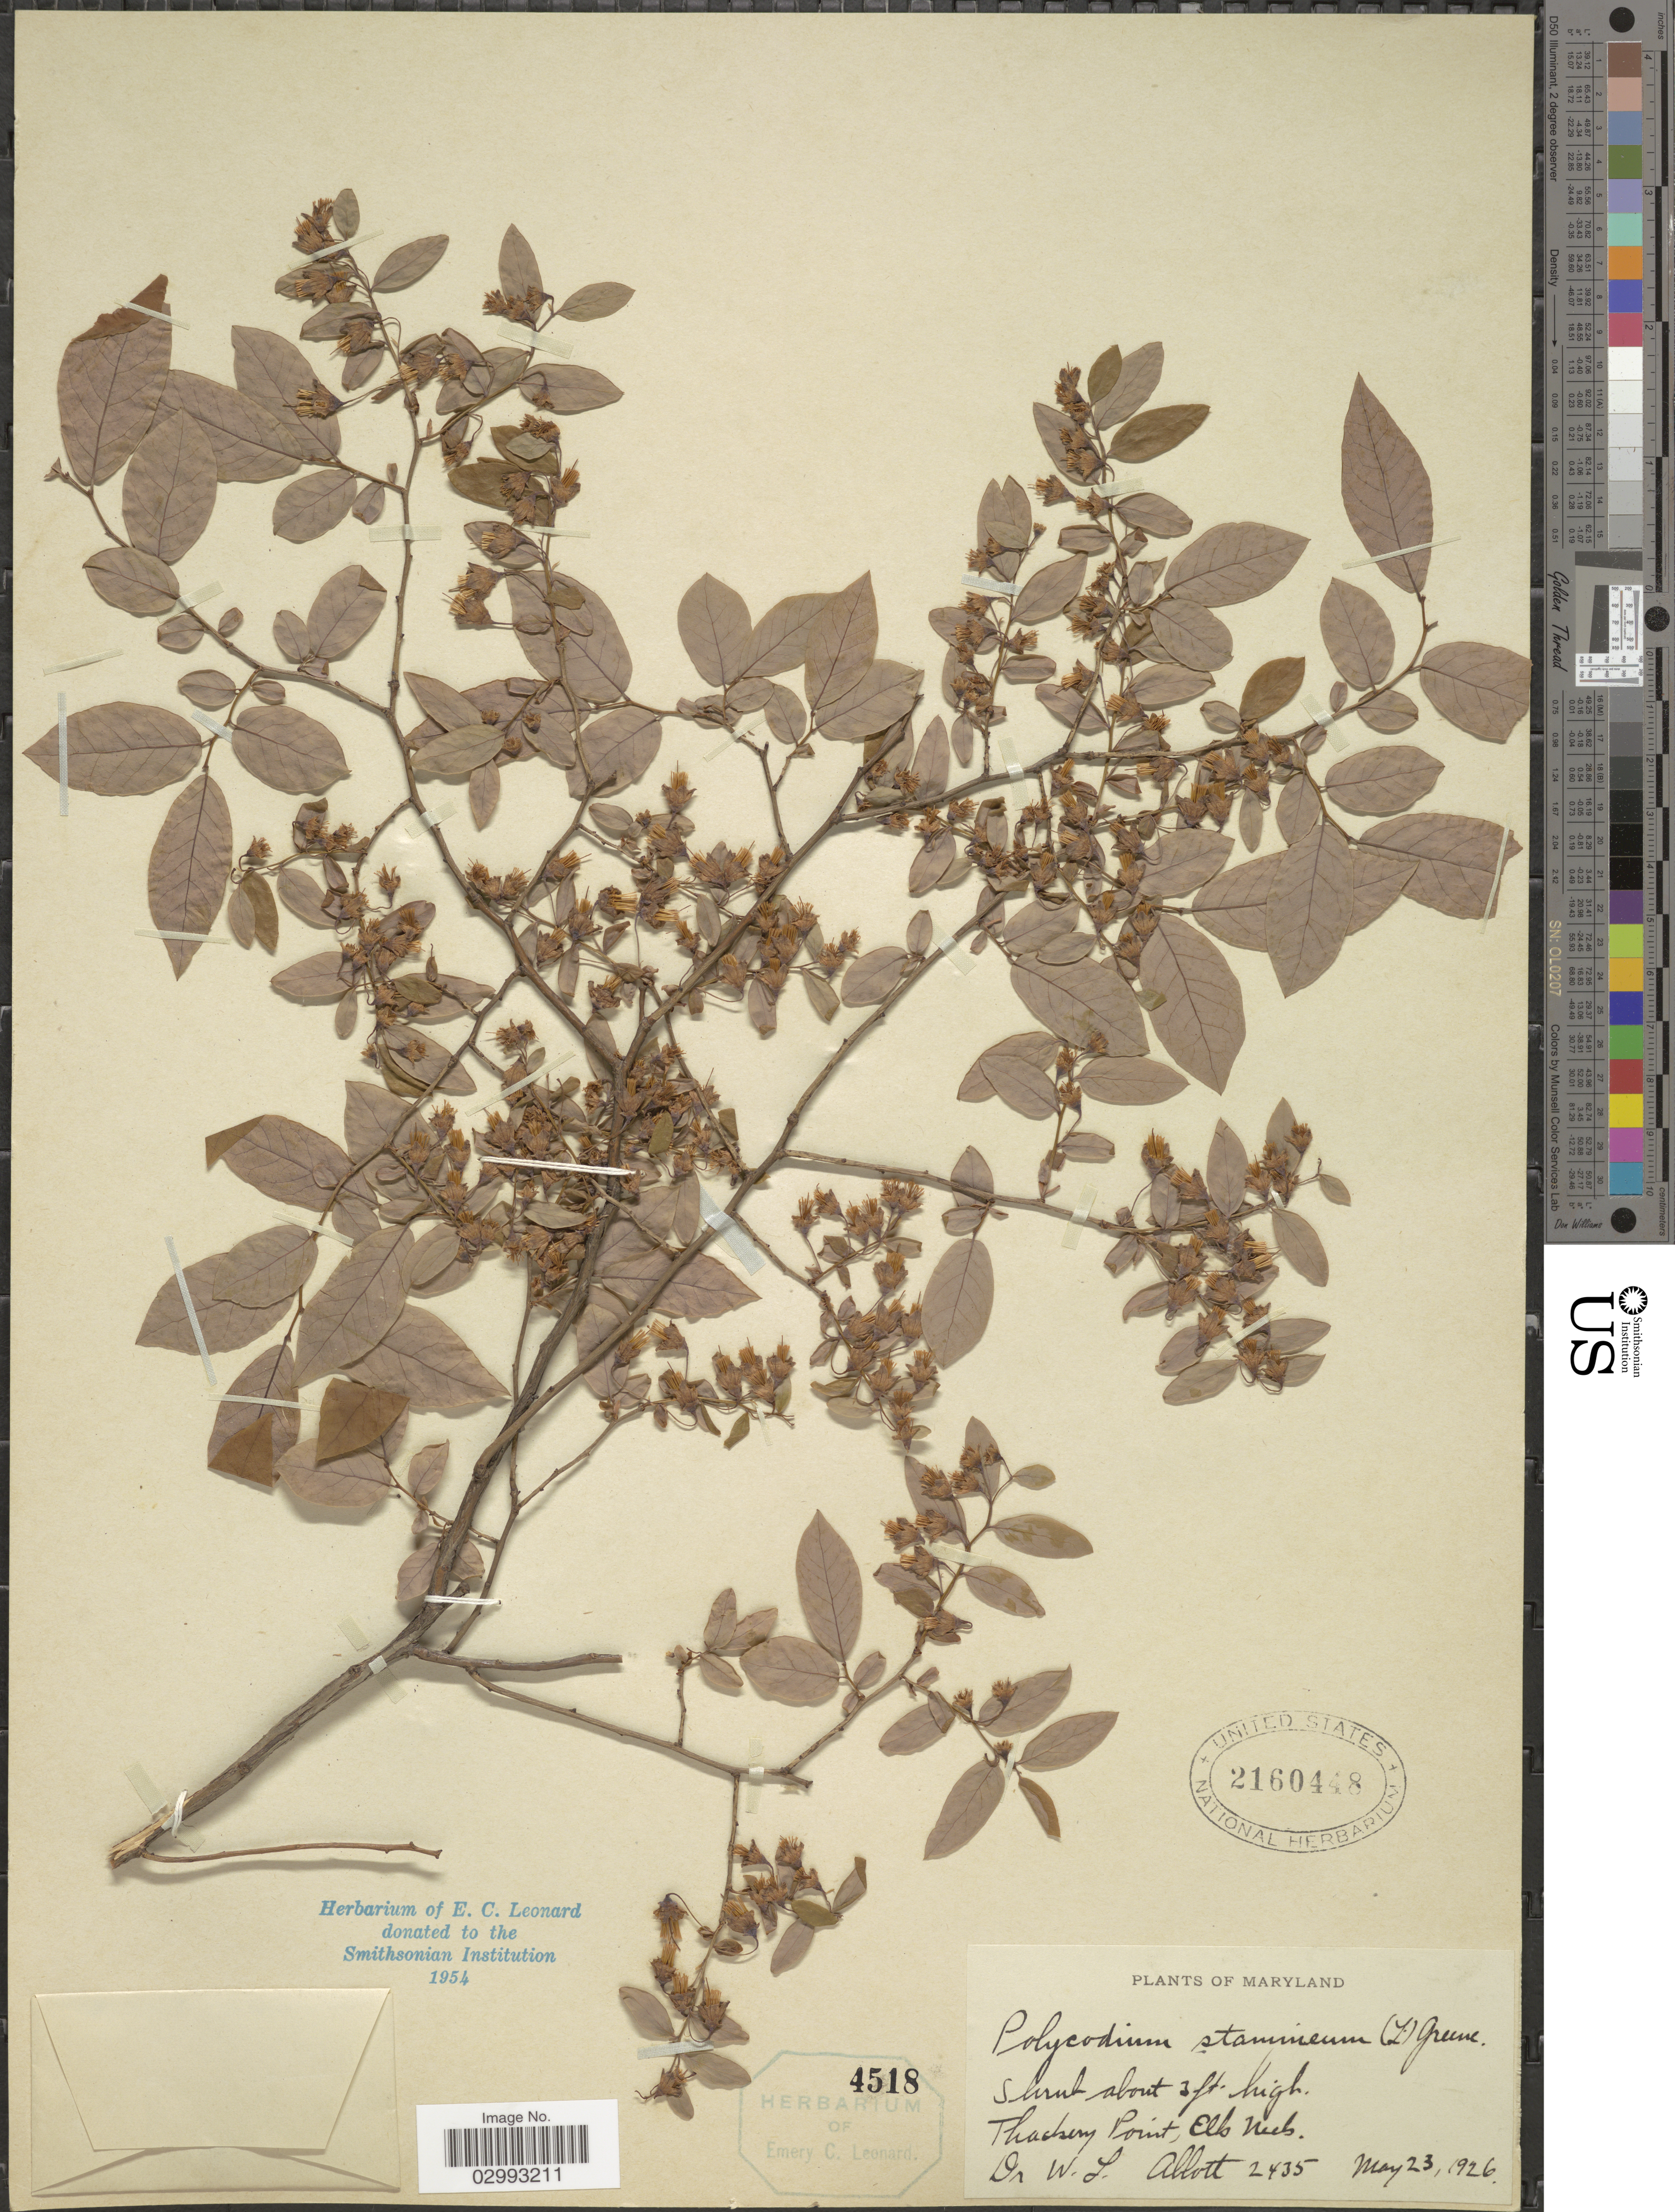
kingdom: Plantae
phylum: Tracheophyta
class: Magnoliopsida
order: Ericales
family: Ericaceae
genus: Polycodium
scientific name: Polycodium stamineum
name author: (L.) Greene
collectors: W. L. Abbott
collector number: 2435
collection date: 1926-05-23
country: United States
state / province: Maryland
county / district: Cecil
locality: Thackery Point, Elk Neck.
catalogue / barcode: US 2160448